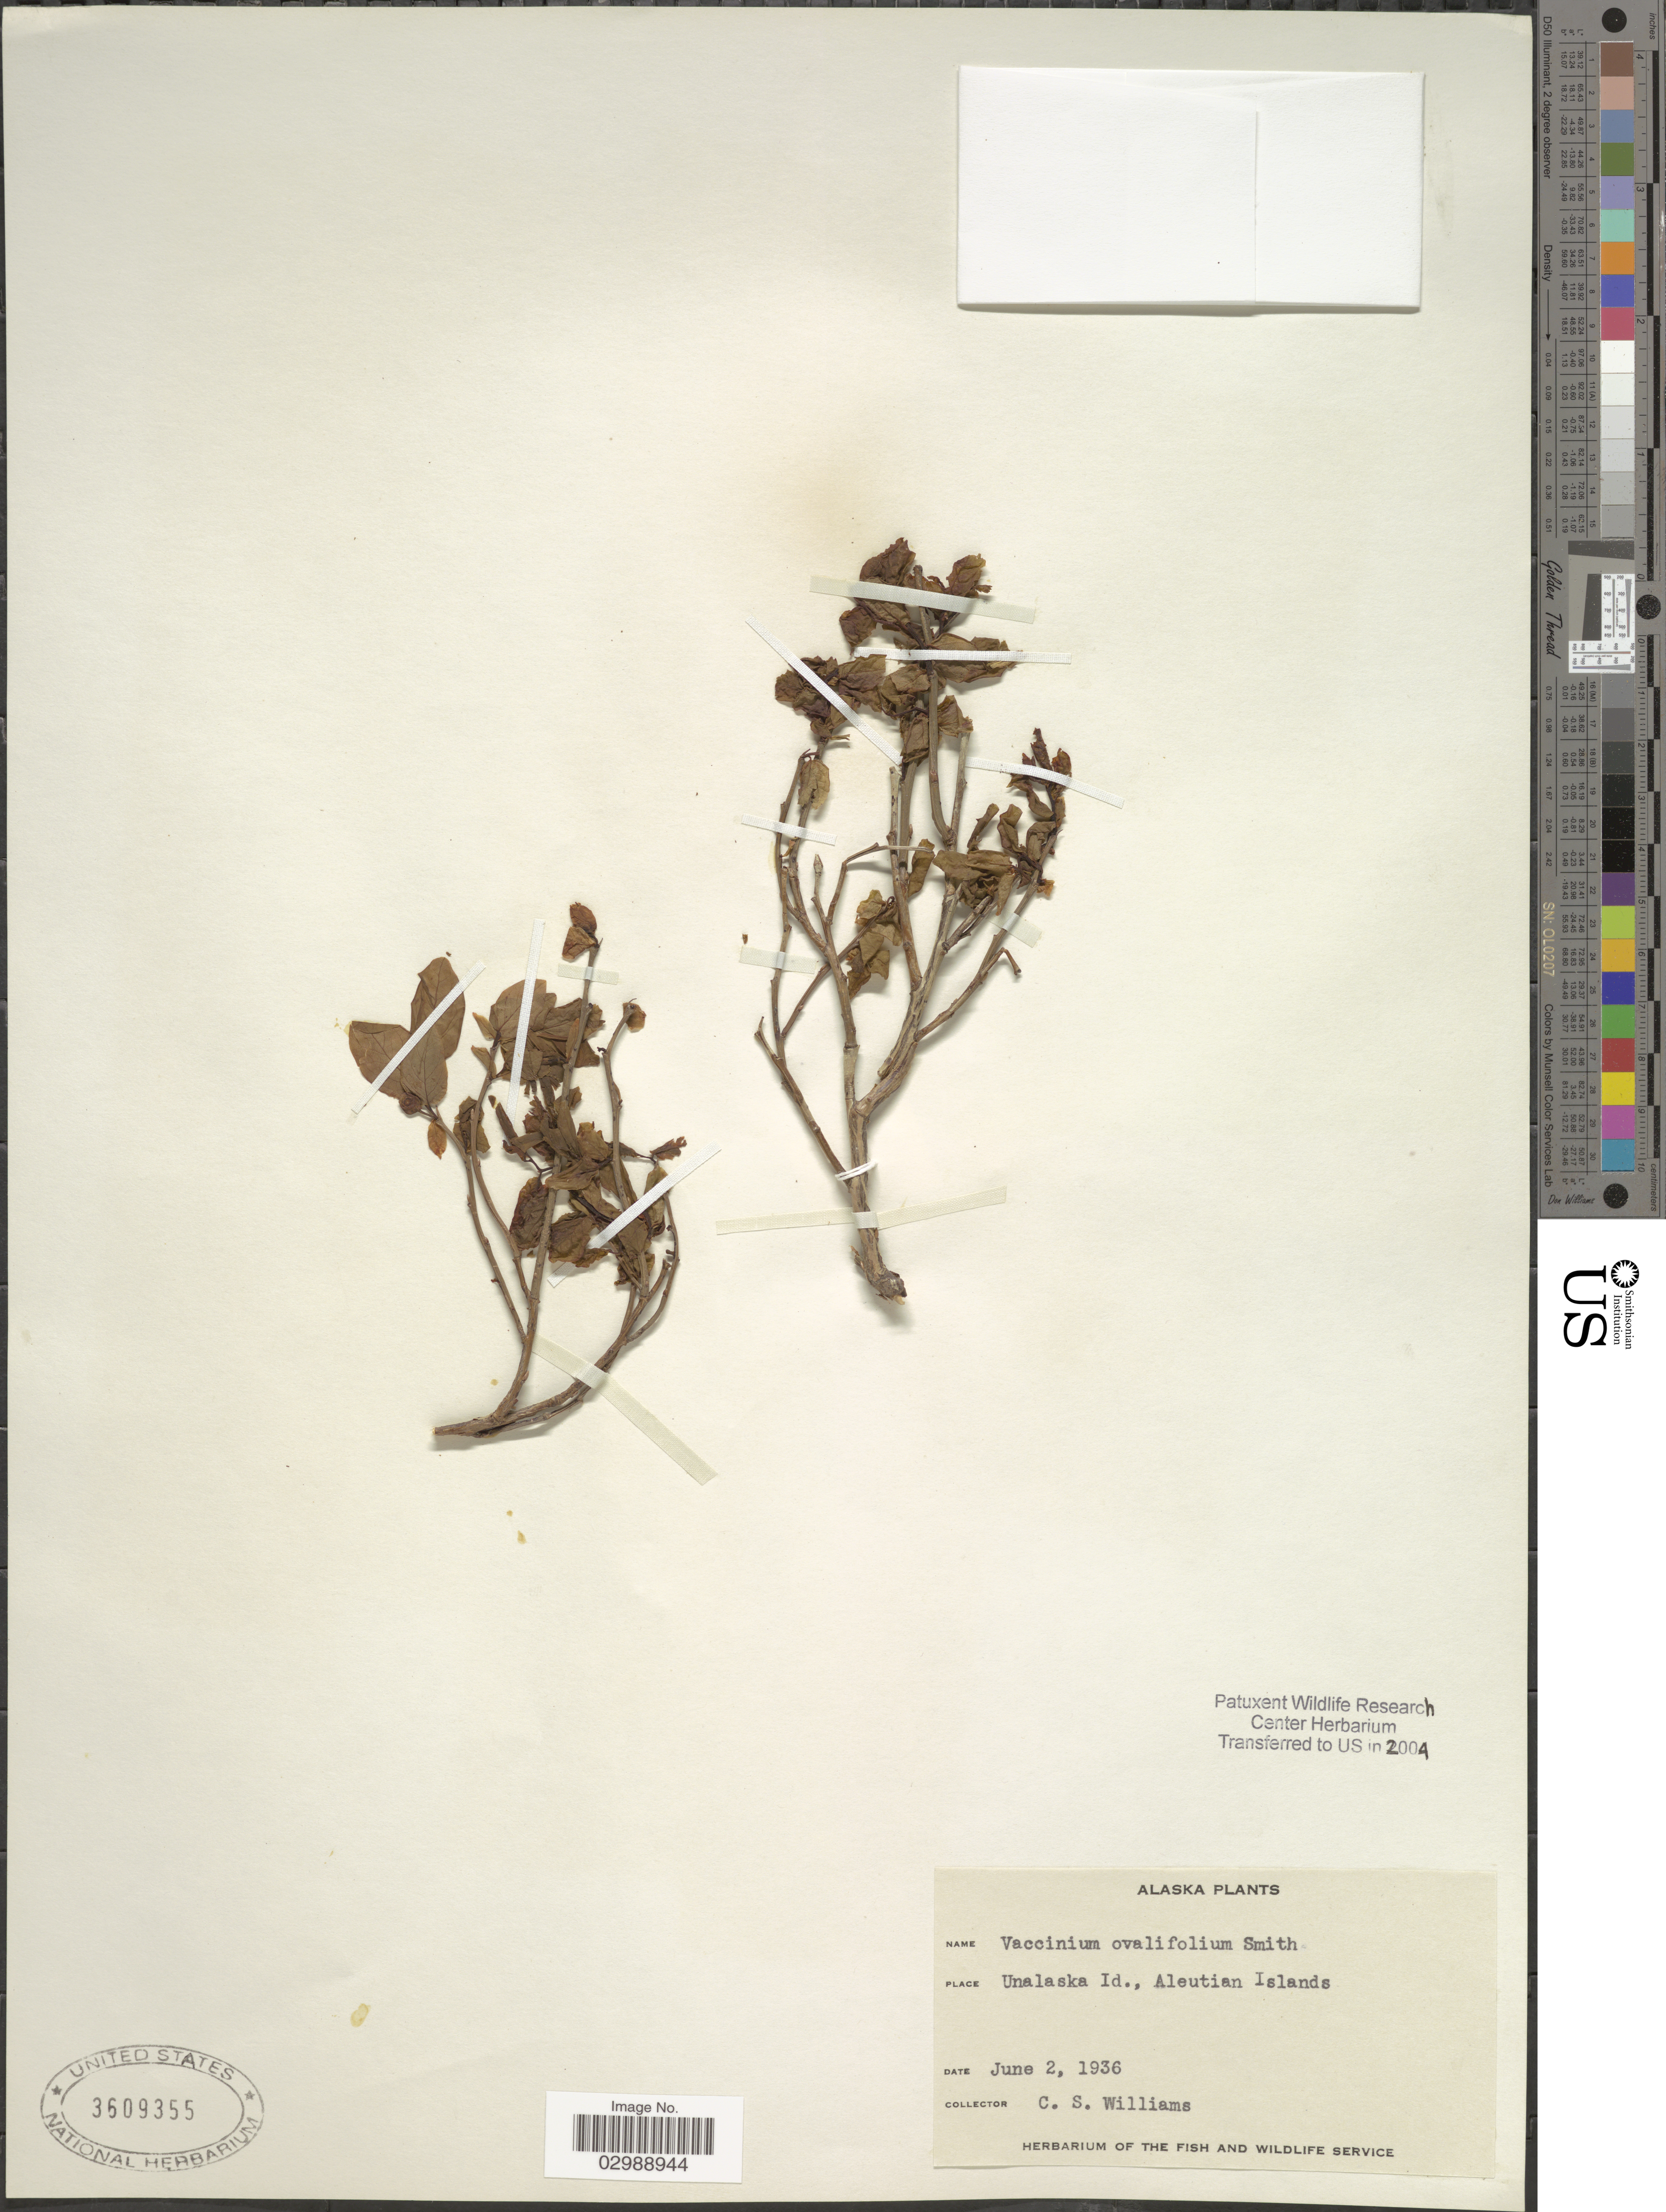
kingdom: Plantae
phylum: Tracheophyta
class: Magnoliopsida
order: Ericales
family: Ericaceae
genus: Vaccinium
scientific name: Vaccinium ovalifolium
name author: Sm.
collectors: C. Williams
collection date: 1936-06-02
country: United States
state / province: Alaska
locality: Unalaska Id., Aleutian Islands.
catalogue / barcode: US 3609355